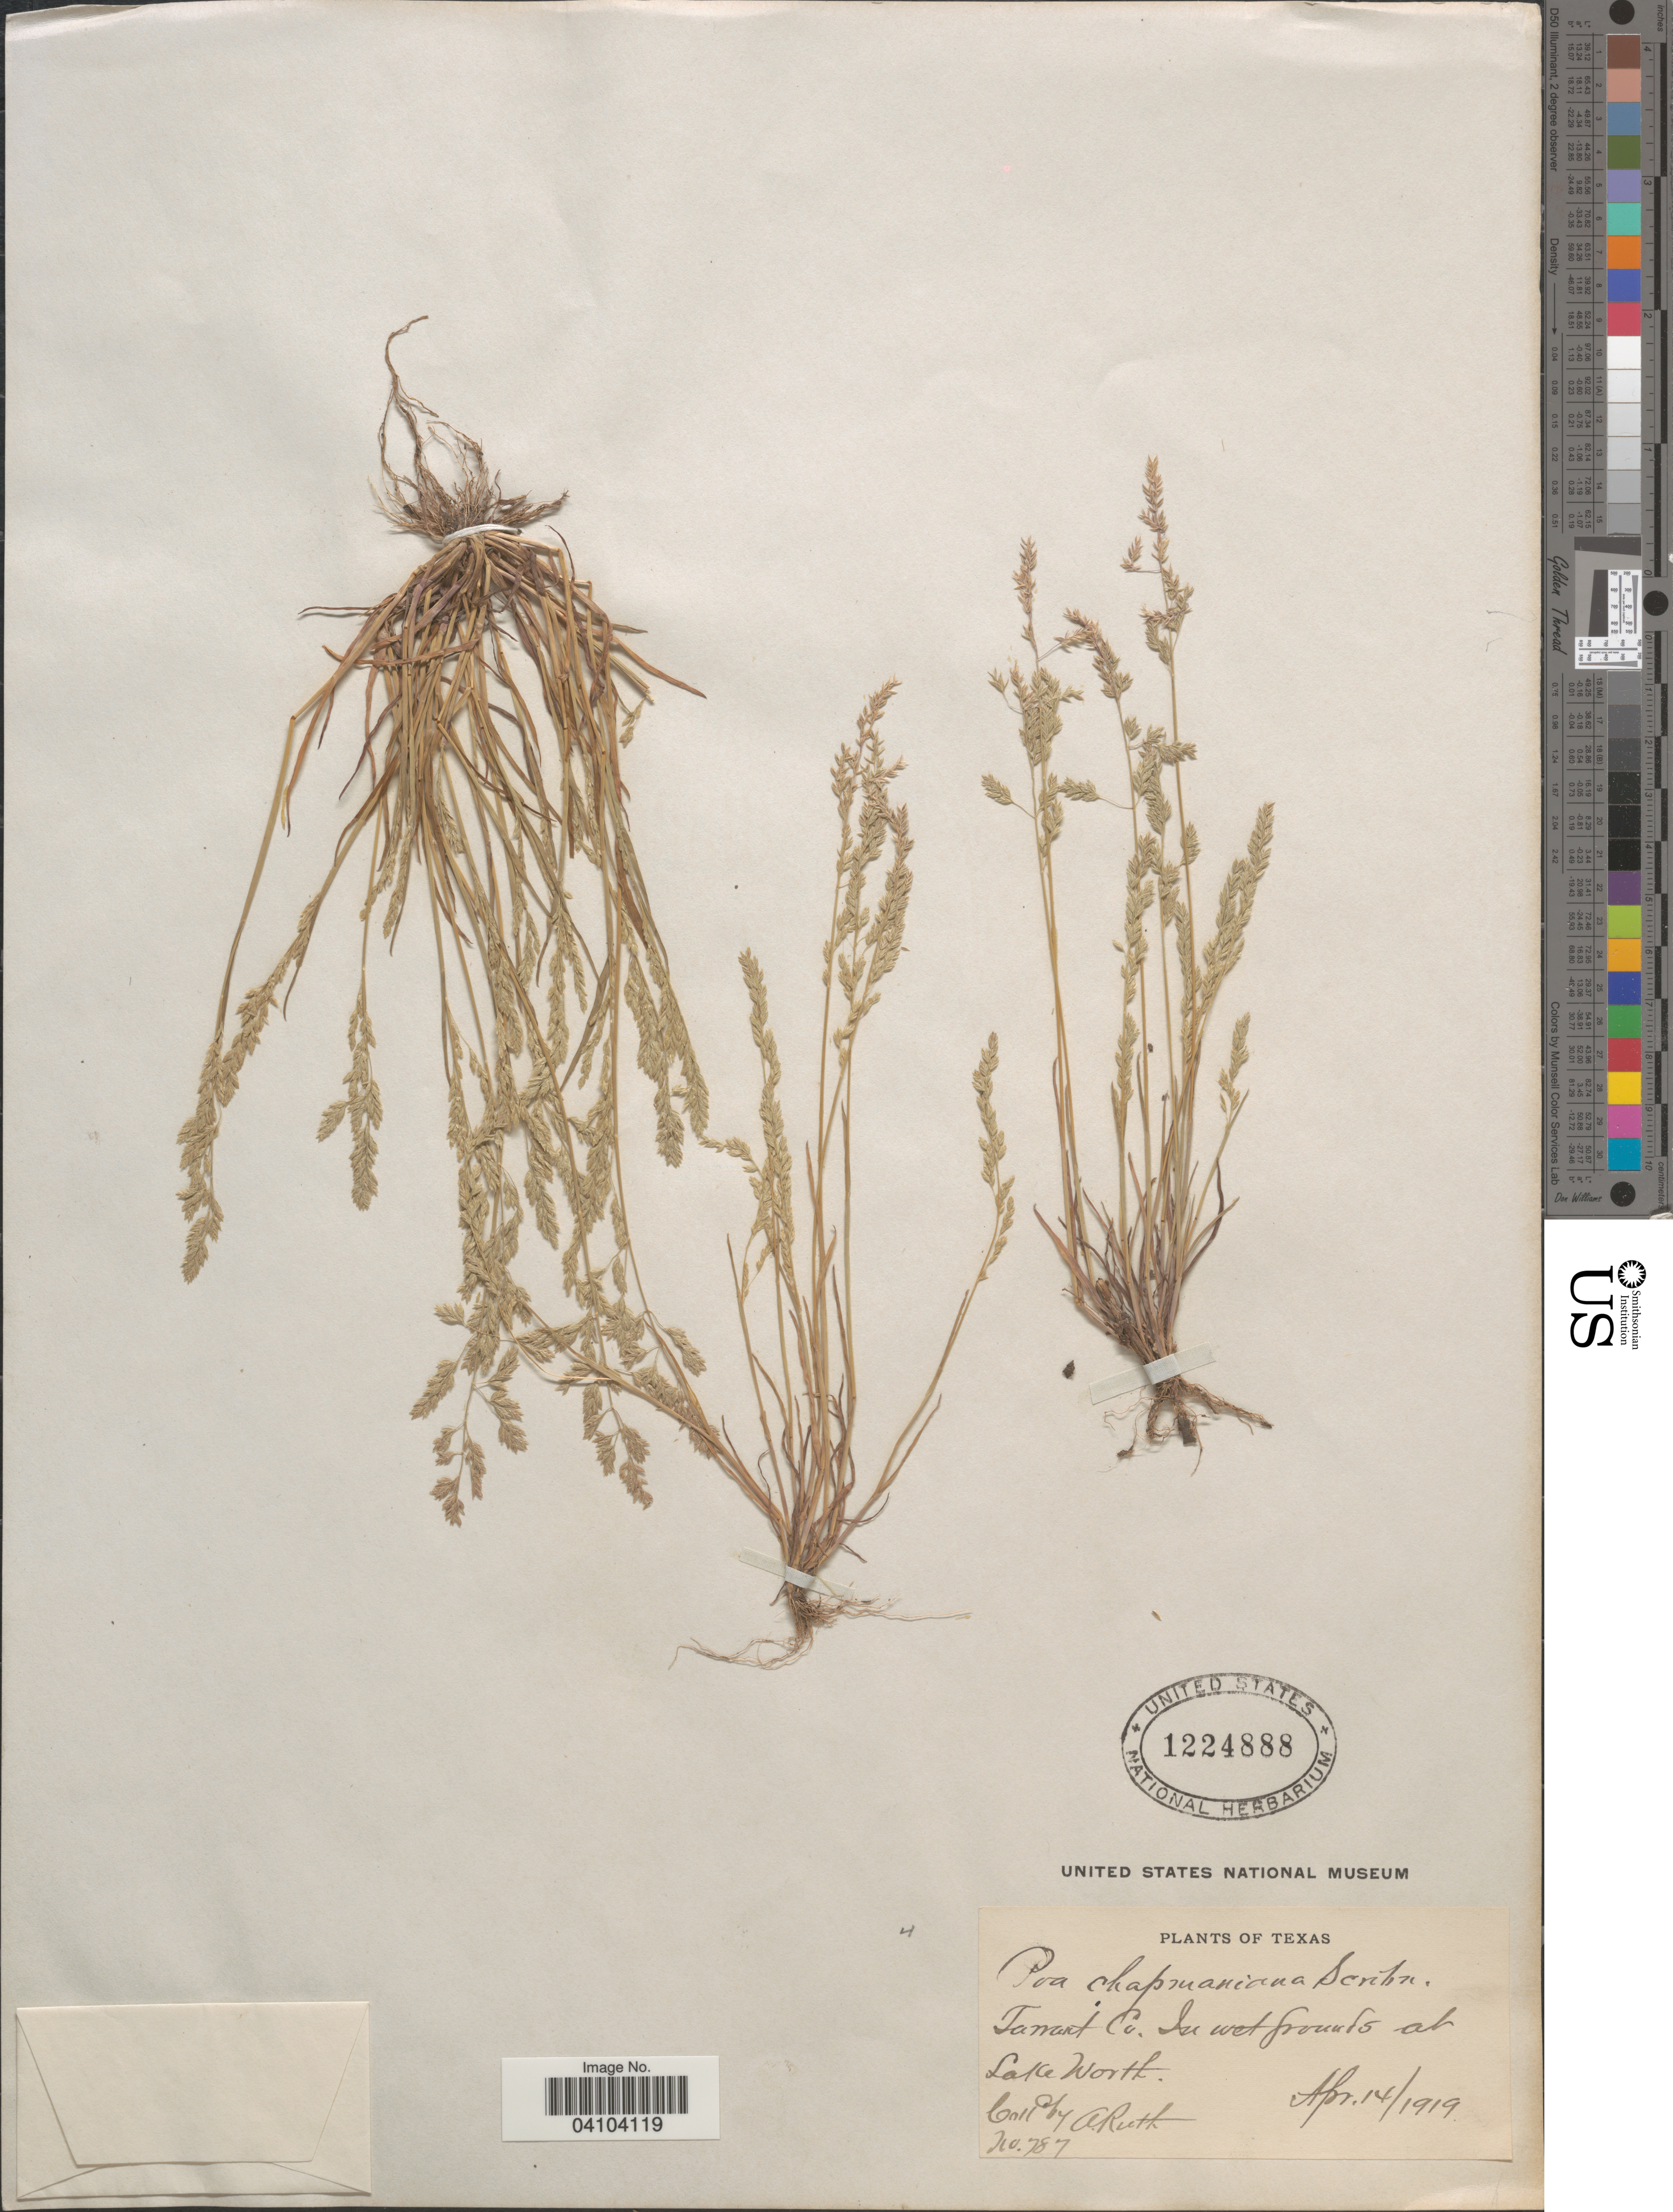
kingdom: Plantae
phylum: Tracheophyta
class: Liliopsida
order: Poales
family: Poaceae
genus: Poa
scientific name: Poa chapmaniana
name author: Scribn.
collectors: A. Ruth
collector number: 787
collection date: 1919-04-14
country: United States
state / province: Texas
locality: Tarrant Co. Lake Worth.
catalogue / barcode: US 1224888